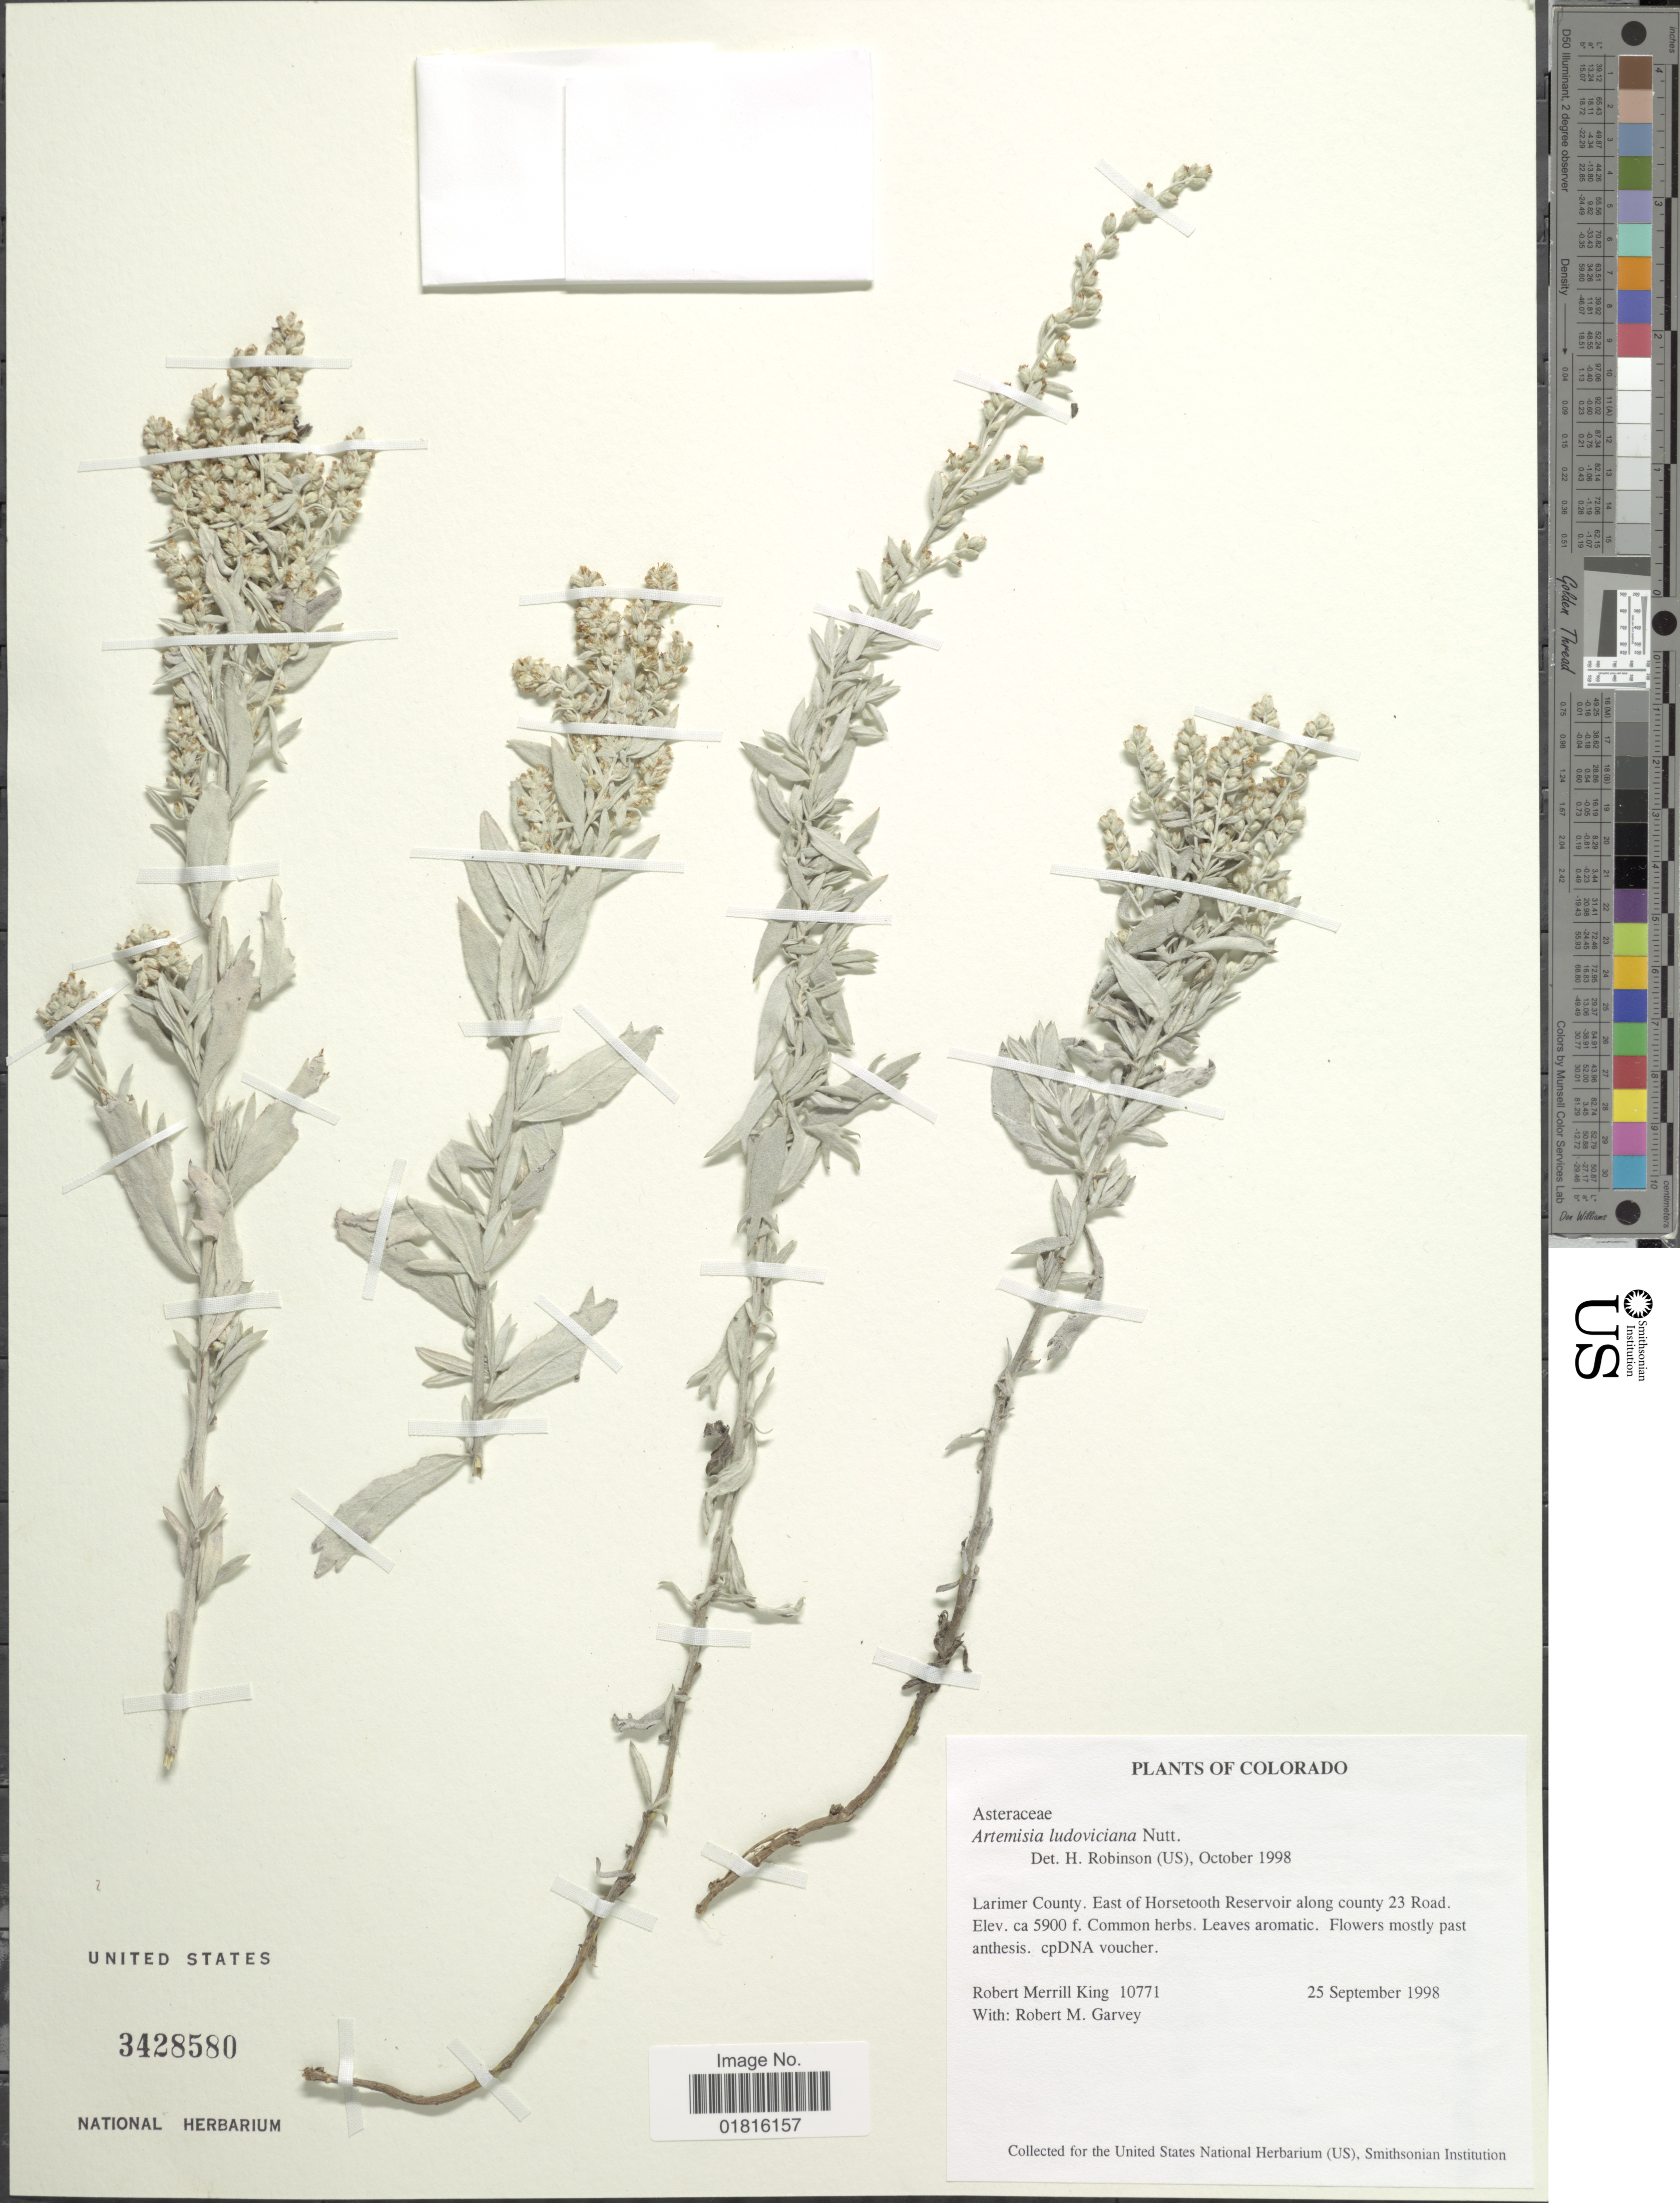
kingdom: Plantae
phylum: Tracheophyta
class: Magnoliopsida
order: Asterales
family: Asteraceae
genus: Artemisia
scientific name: Artemisia ludoviciana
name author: Nutt.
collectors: R. M. King & R. Garvey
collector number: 10771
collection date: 1998-09-25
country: United States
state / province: Colorado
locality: Larimer County. East of Horsetooth Reservoir along county 23 Road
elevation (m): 1798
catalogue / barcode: US 3428580